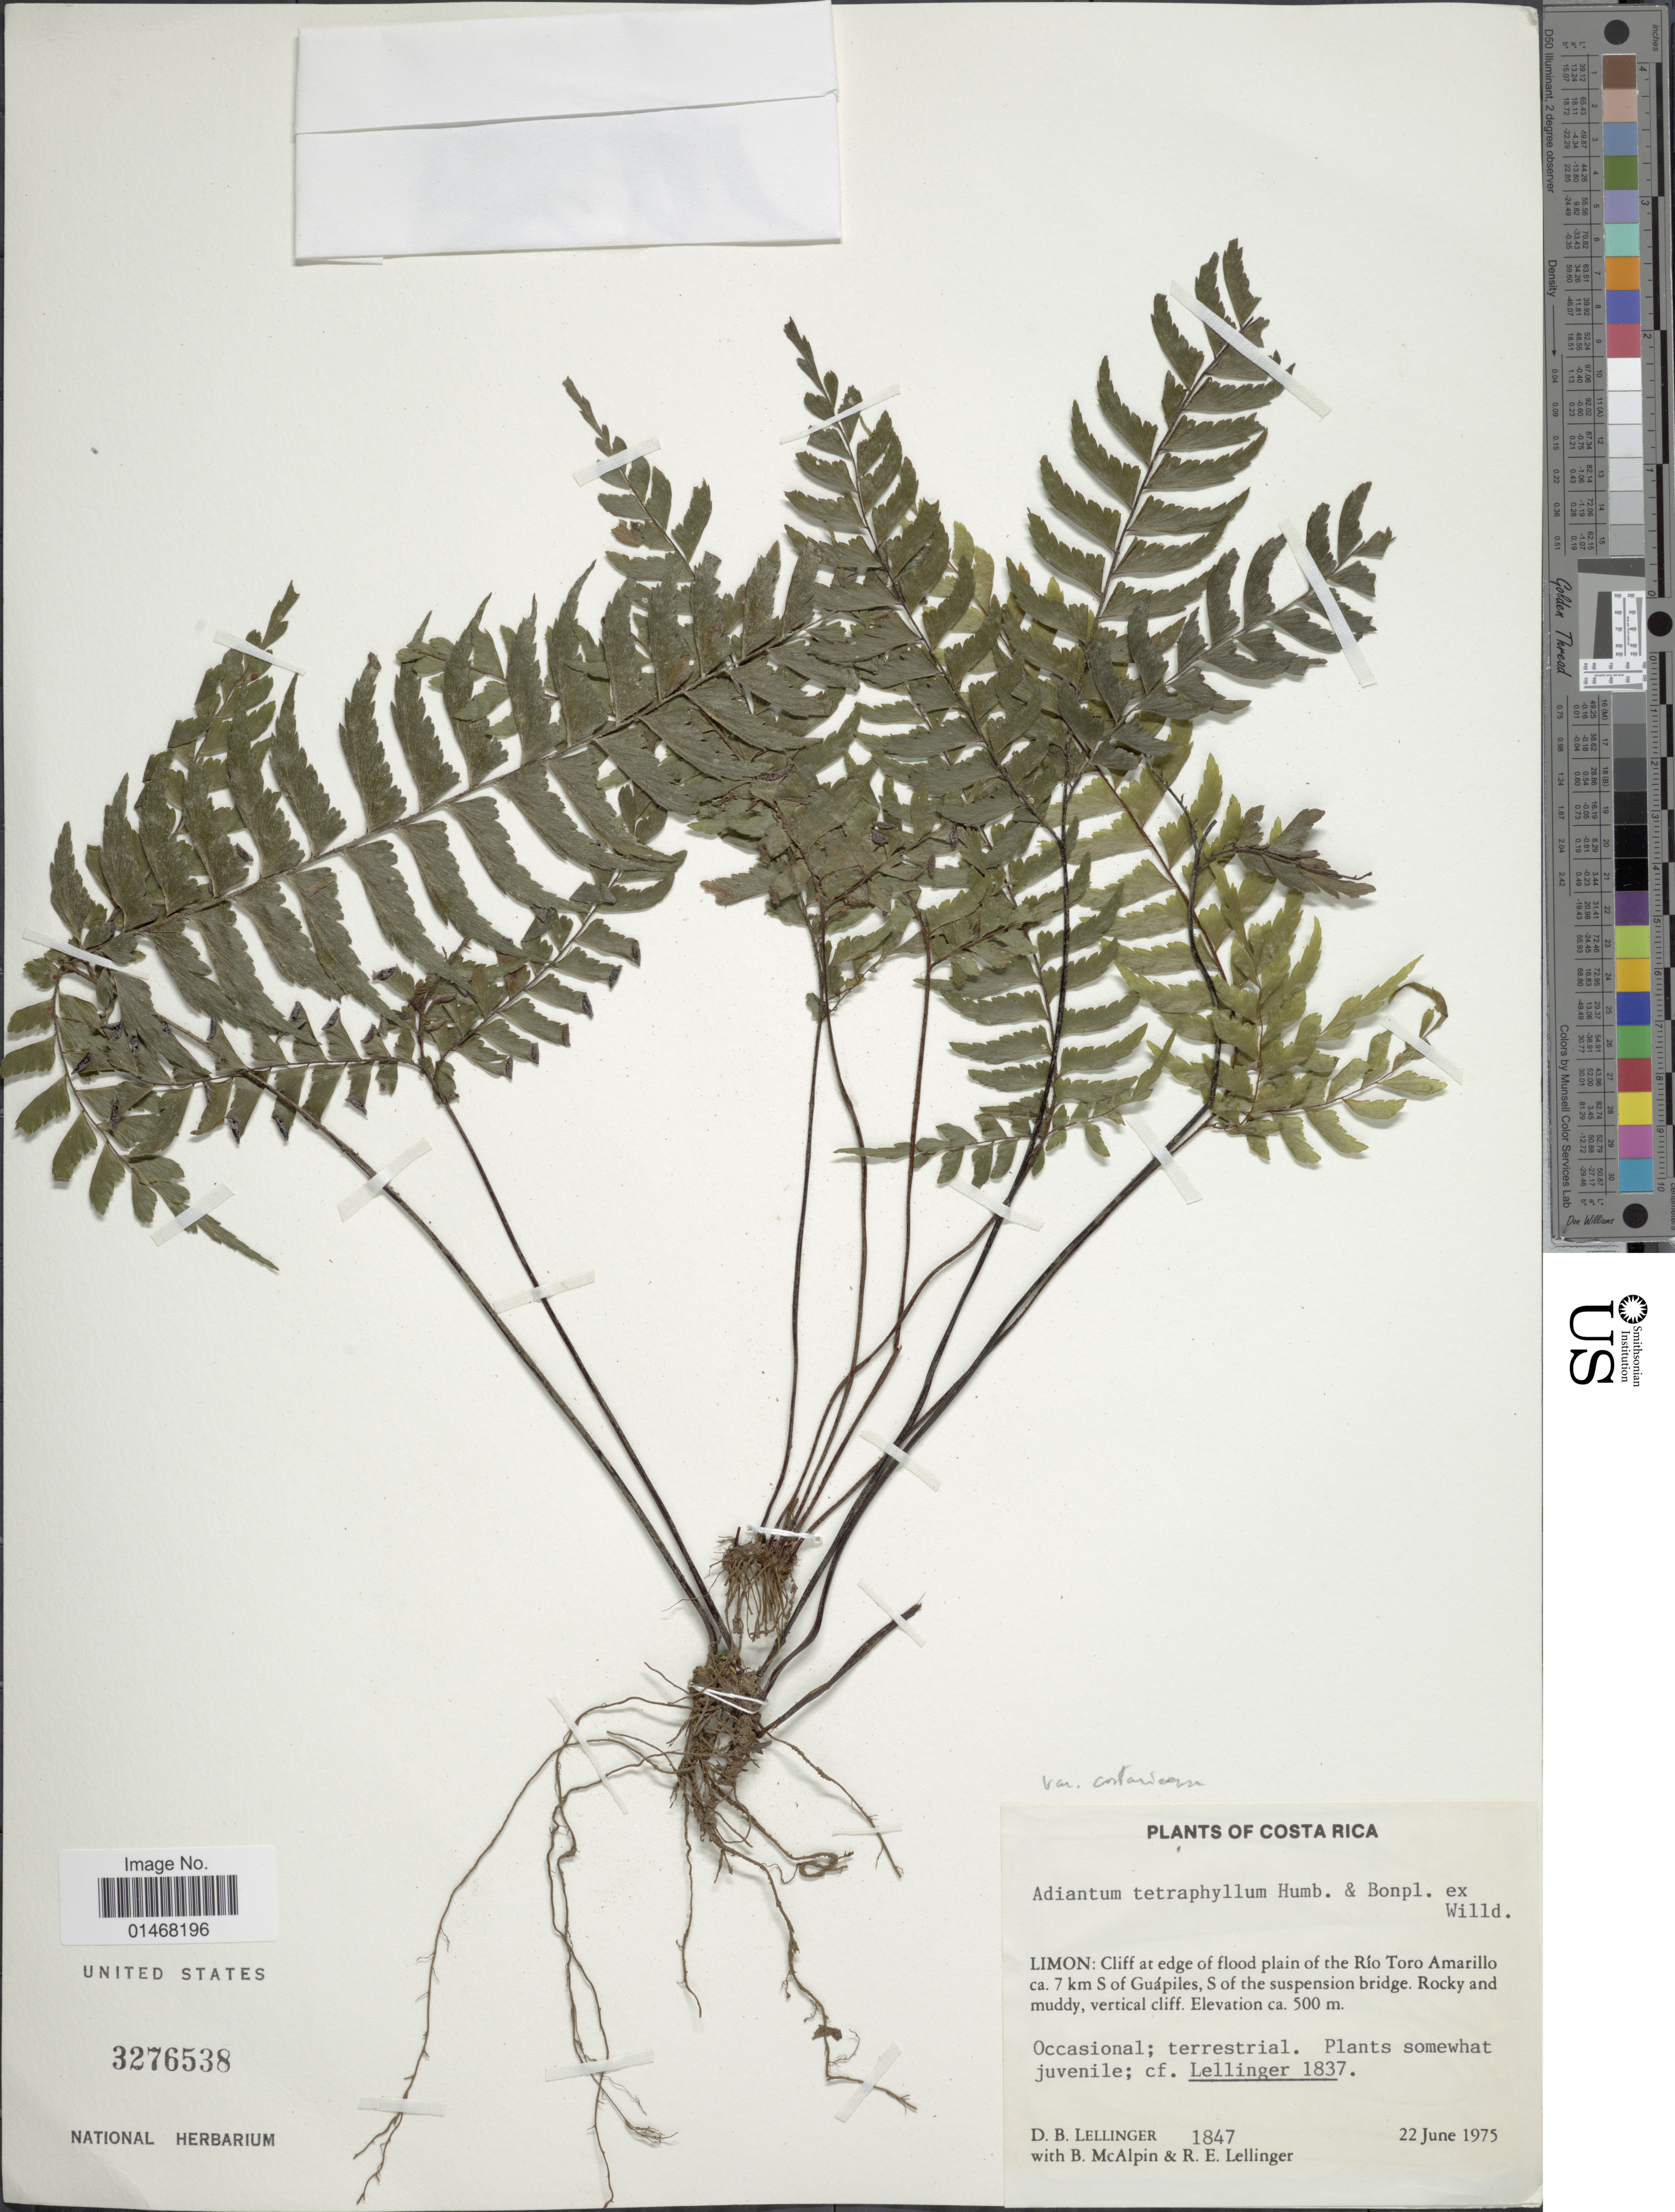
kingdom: Plantae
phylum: Tracheophyta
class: Polypodiopsida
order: Polypodiales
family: Pteridaceae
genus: Adiantum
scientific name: Adiantum tetraphyllum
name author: Humb. & Bonpl. ex Willd.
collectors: D. B. Lellinger, B. McAlpin & R. E. Lellinger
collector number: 1847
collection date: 1975-06-22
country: Costa Rica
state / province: Limón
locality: Cliff at edge of flood plain of the Río Toro Amarillo ca. 7 km S of Guápiles, S of the suspension bridge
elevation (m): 500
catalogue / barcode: US 3276538